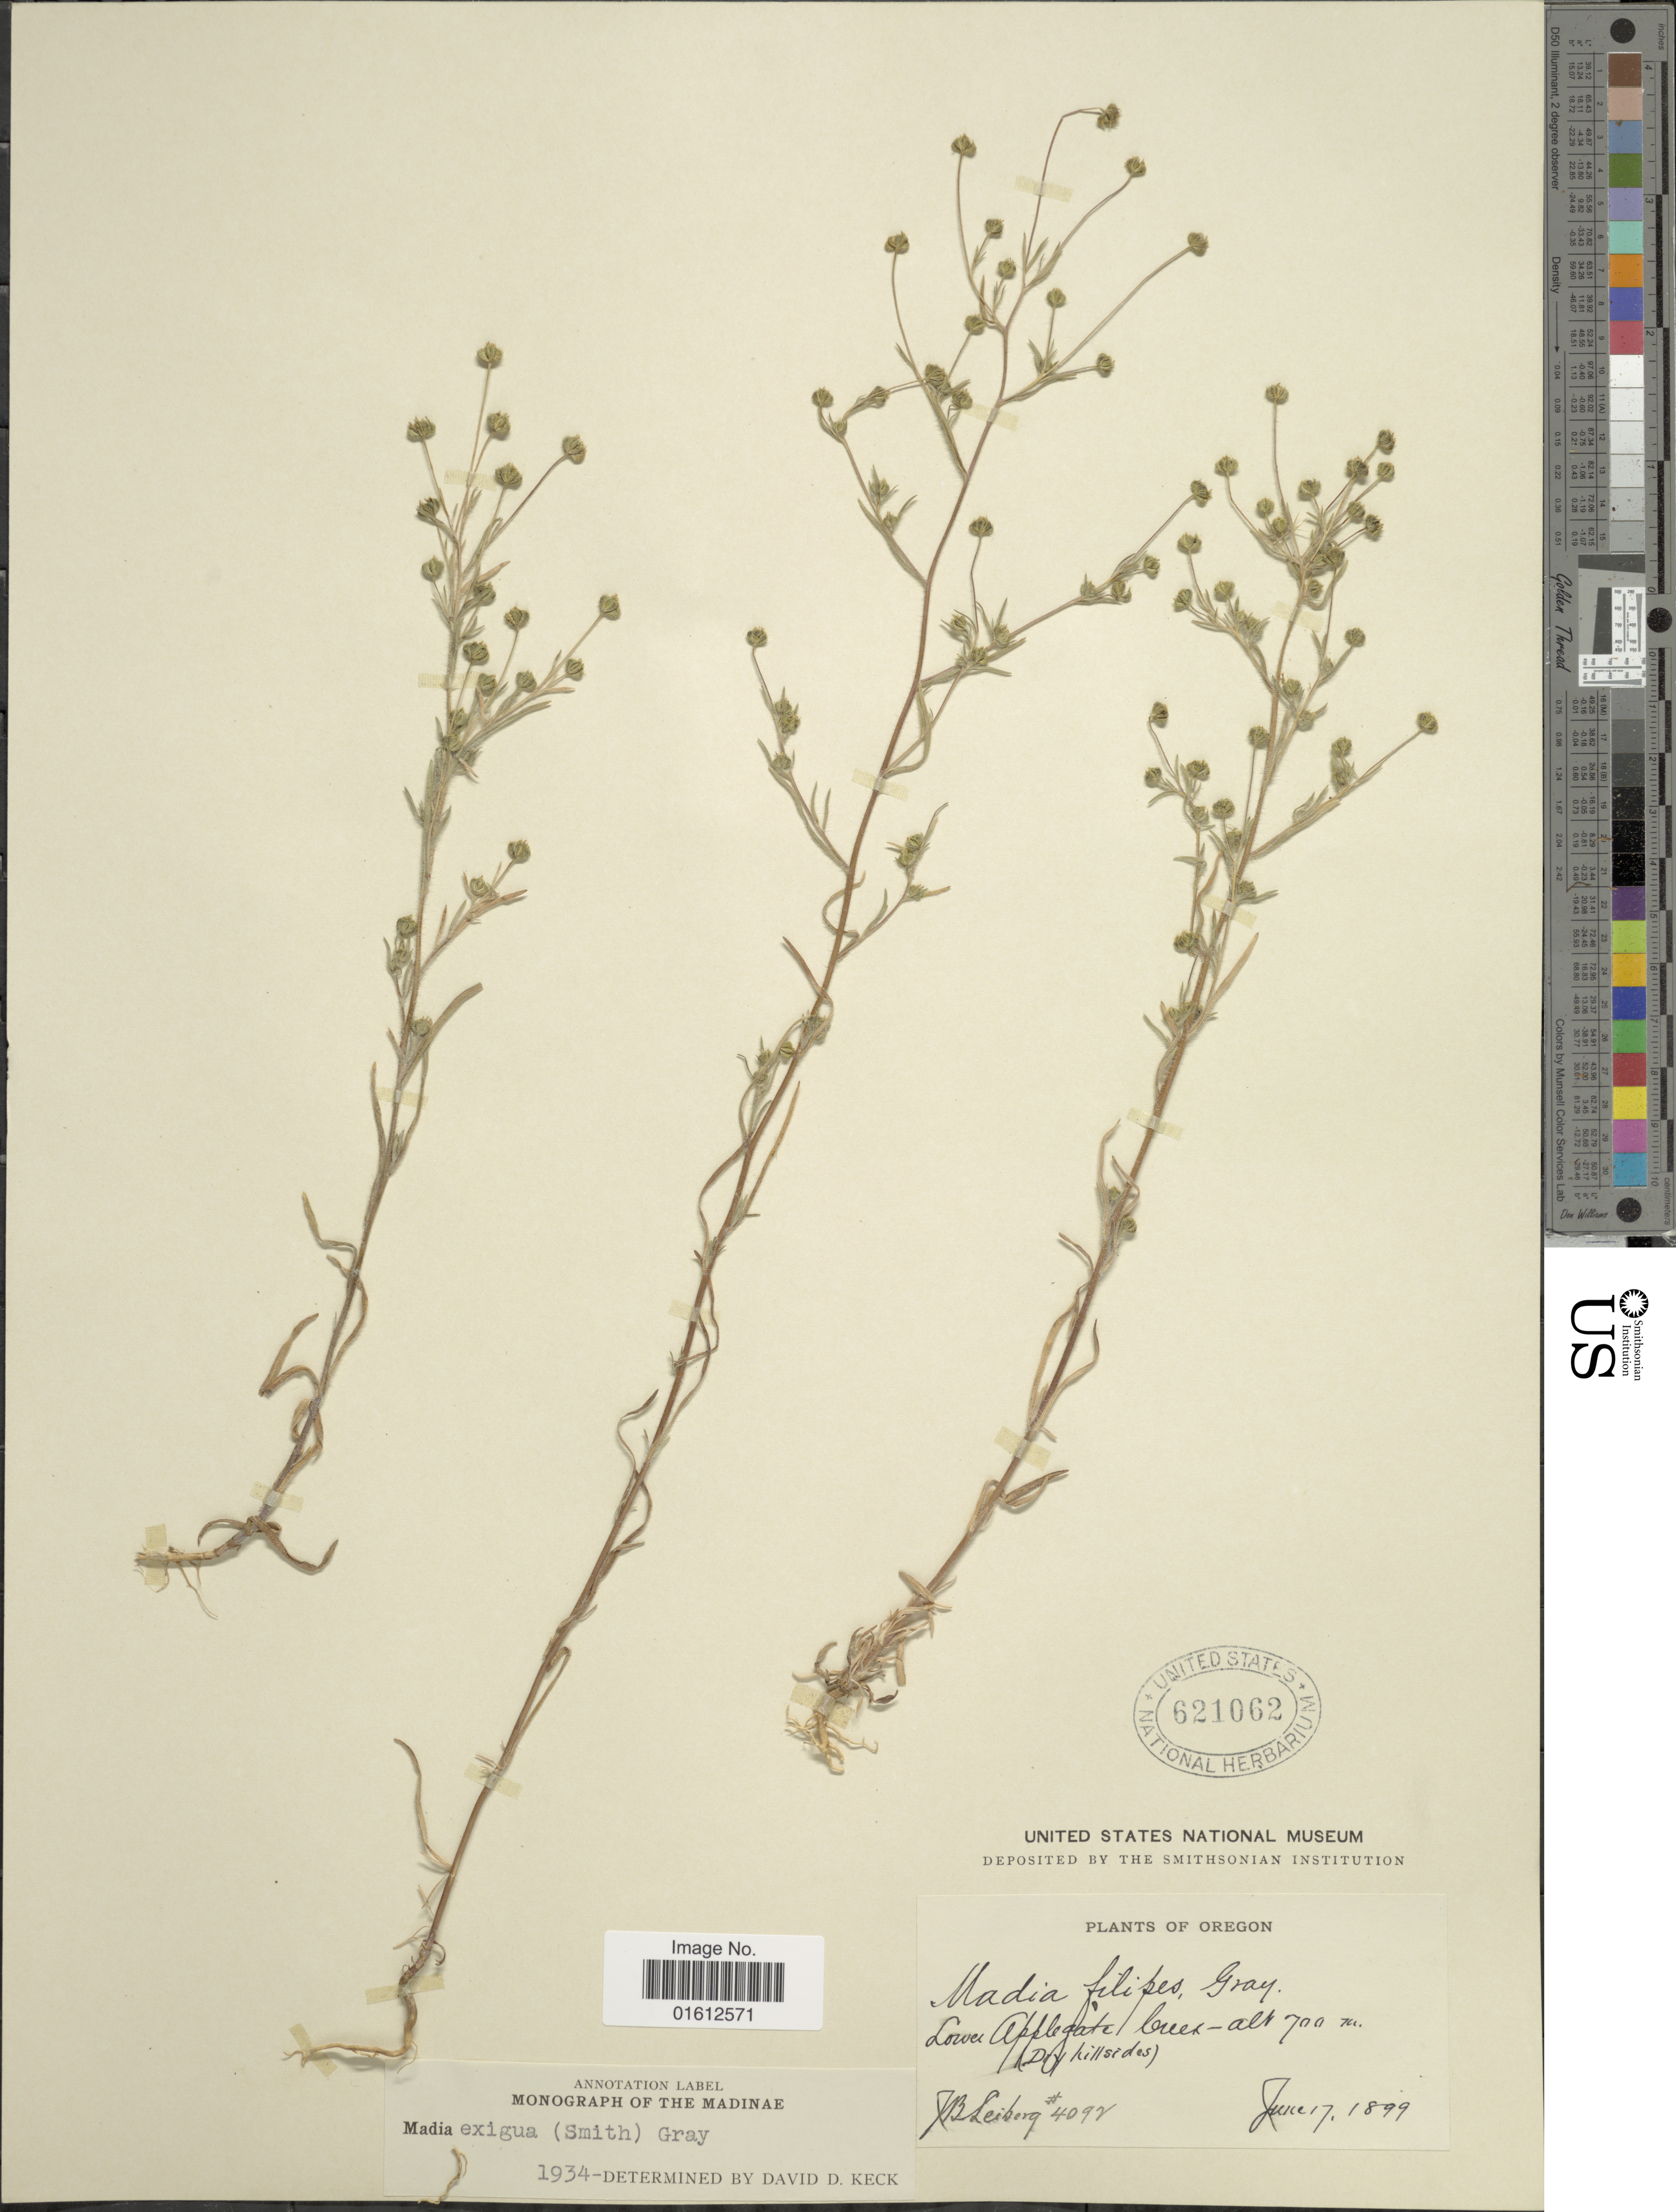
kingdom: Plantae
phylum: Tracheophyta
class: Magnoliopsida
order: Asterales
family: Asteraceae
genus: Madia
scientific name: Madia exigua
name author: (Sm.) A. Gray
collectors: J. B. Leiberg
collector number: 4092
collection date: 1899-06-17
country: United States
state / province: Oregon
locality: Lower Applegate Creek. (Dry hillsides).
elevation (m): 700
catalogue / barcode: US 621062